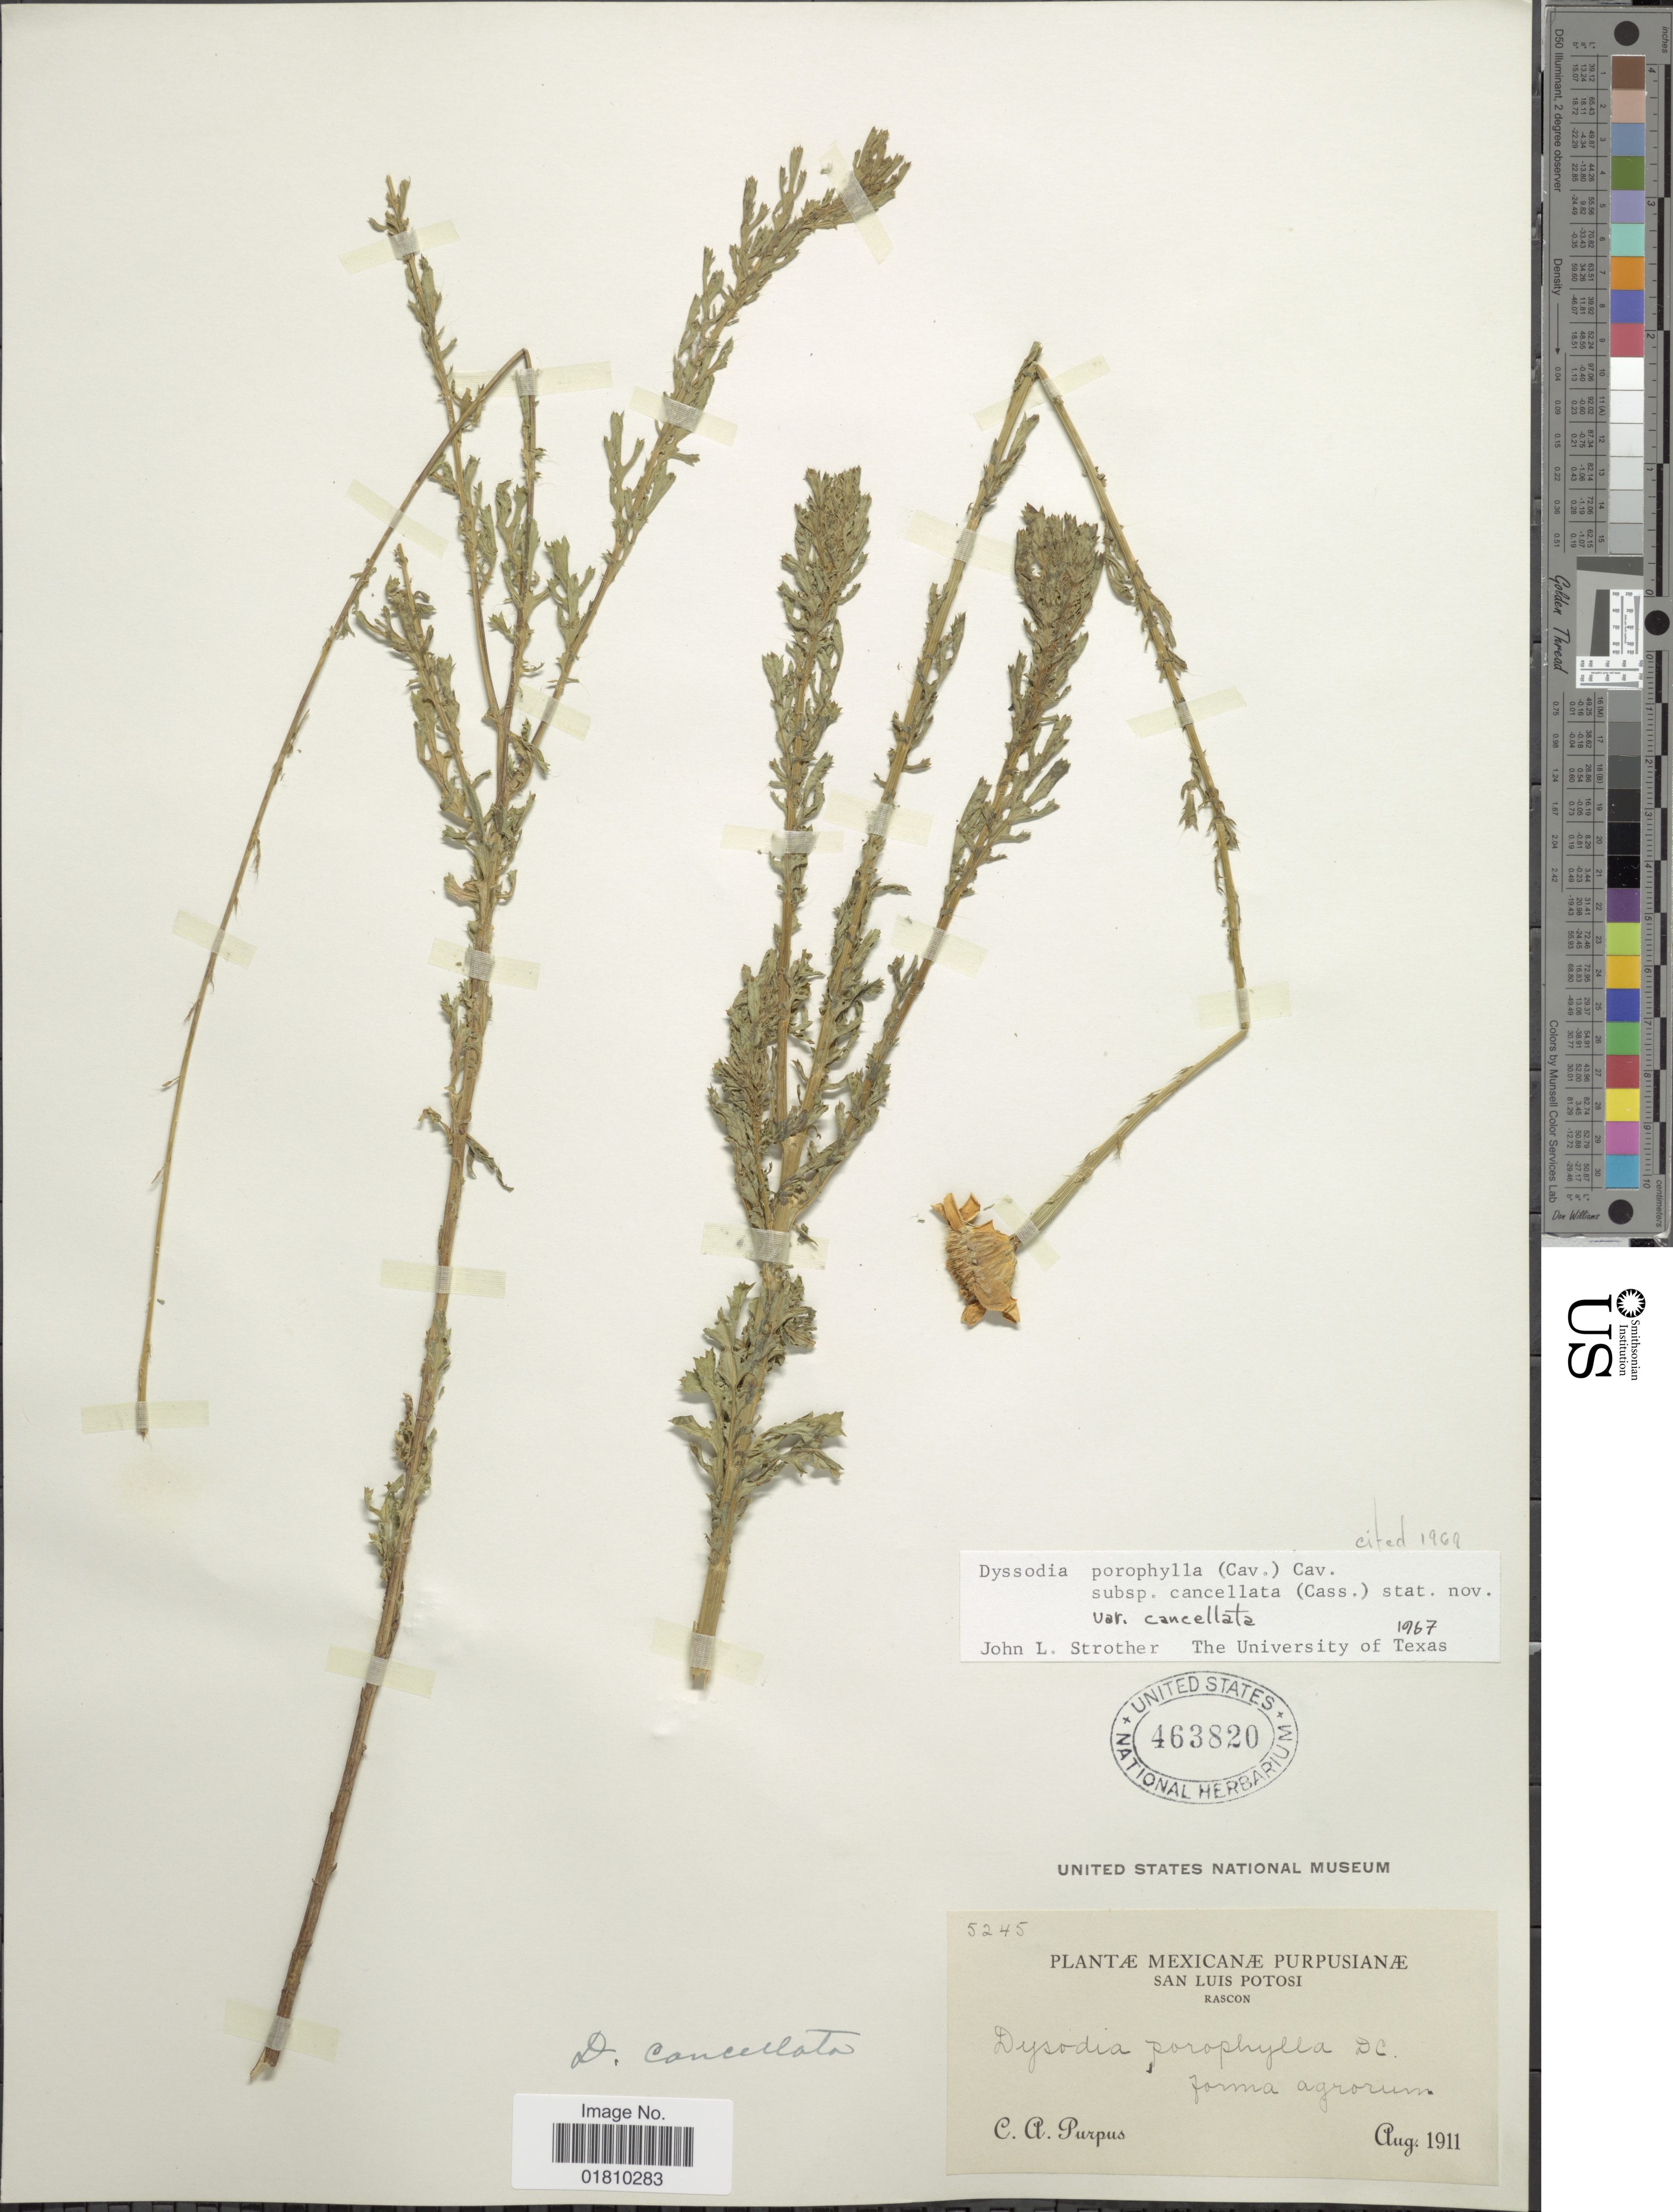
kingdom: Plantae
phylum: Tracheophyta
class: Magnoliopsida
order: Asterales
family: Asteraceae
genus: Adenophyllum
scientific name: Adenophyllum porophyllum var. cancellatum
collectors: C. A. Purpus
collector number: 5245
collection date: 1911-08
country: Mexico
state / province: San Luis Potosí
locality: Rascon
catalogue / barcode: US 463820